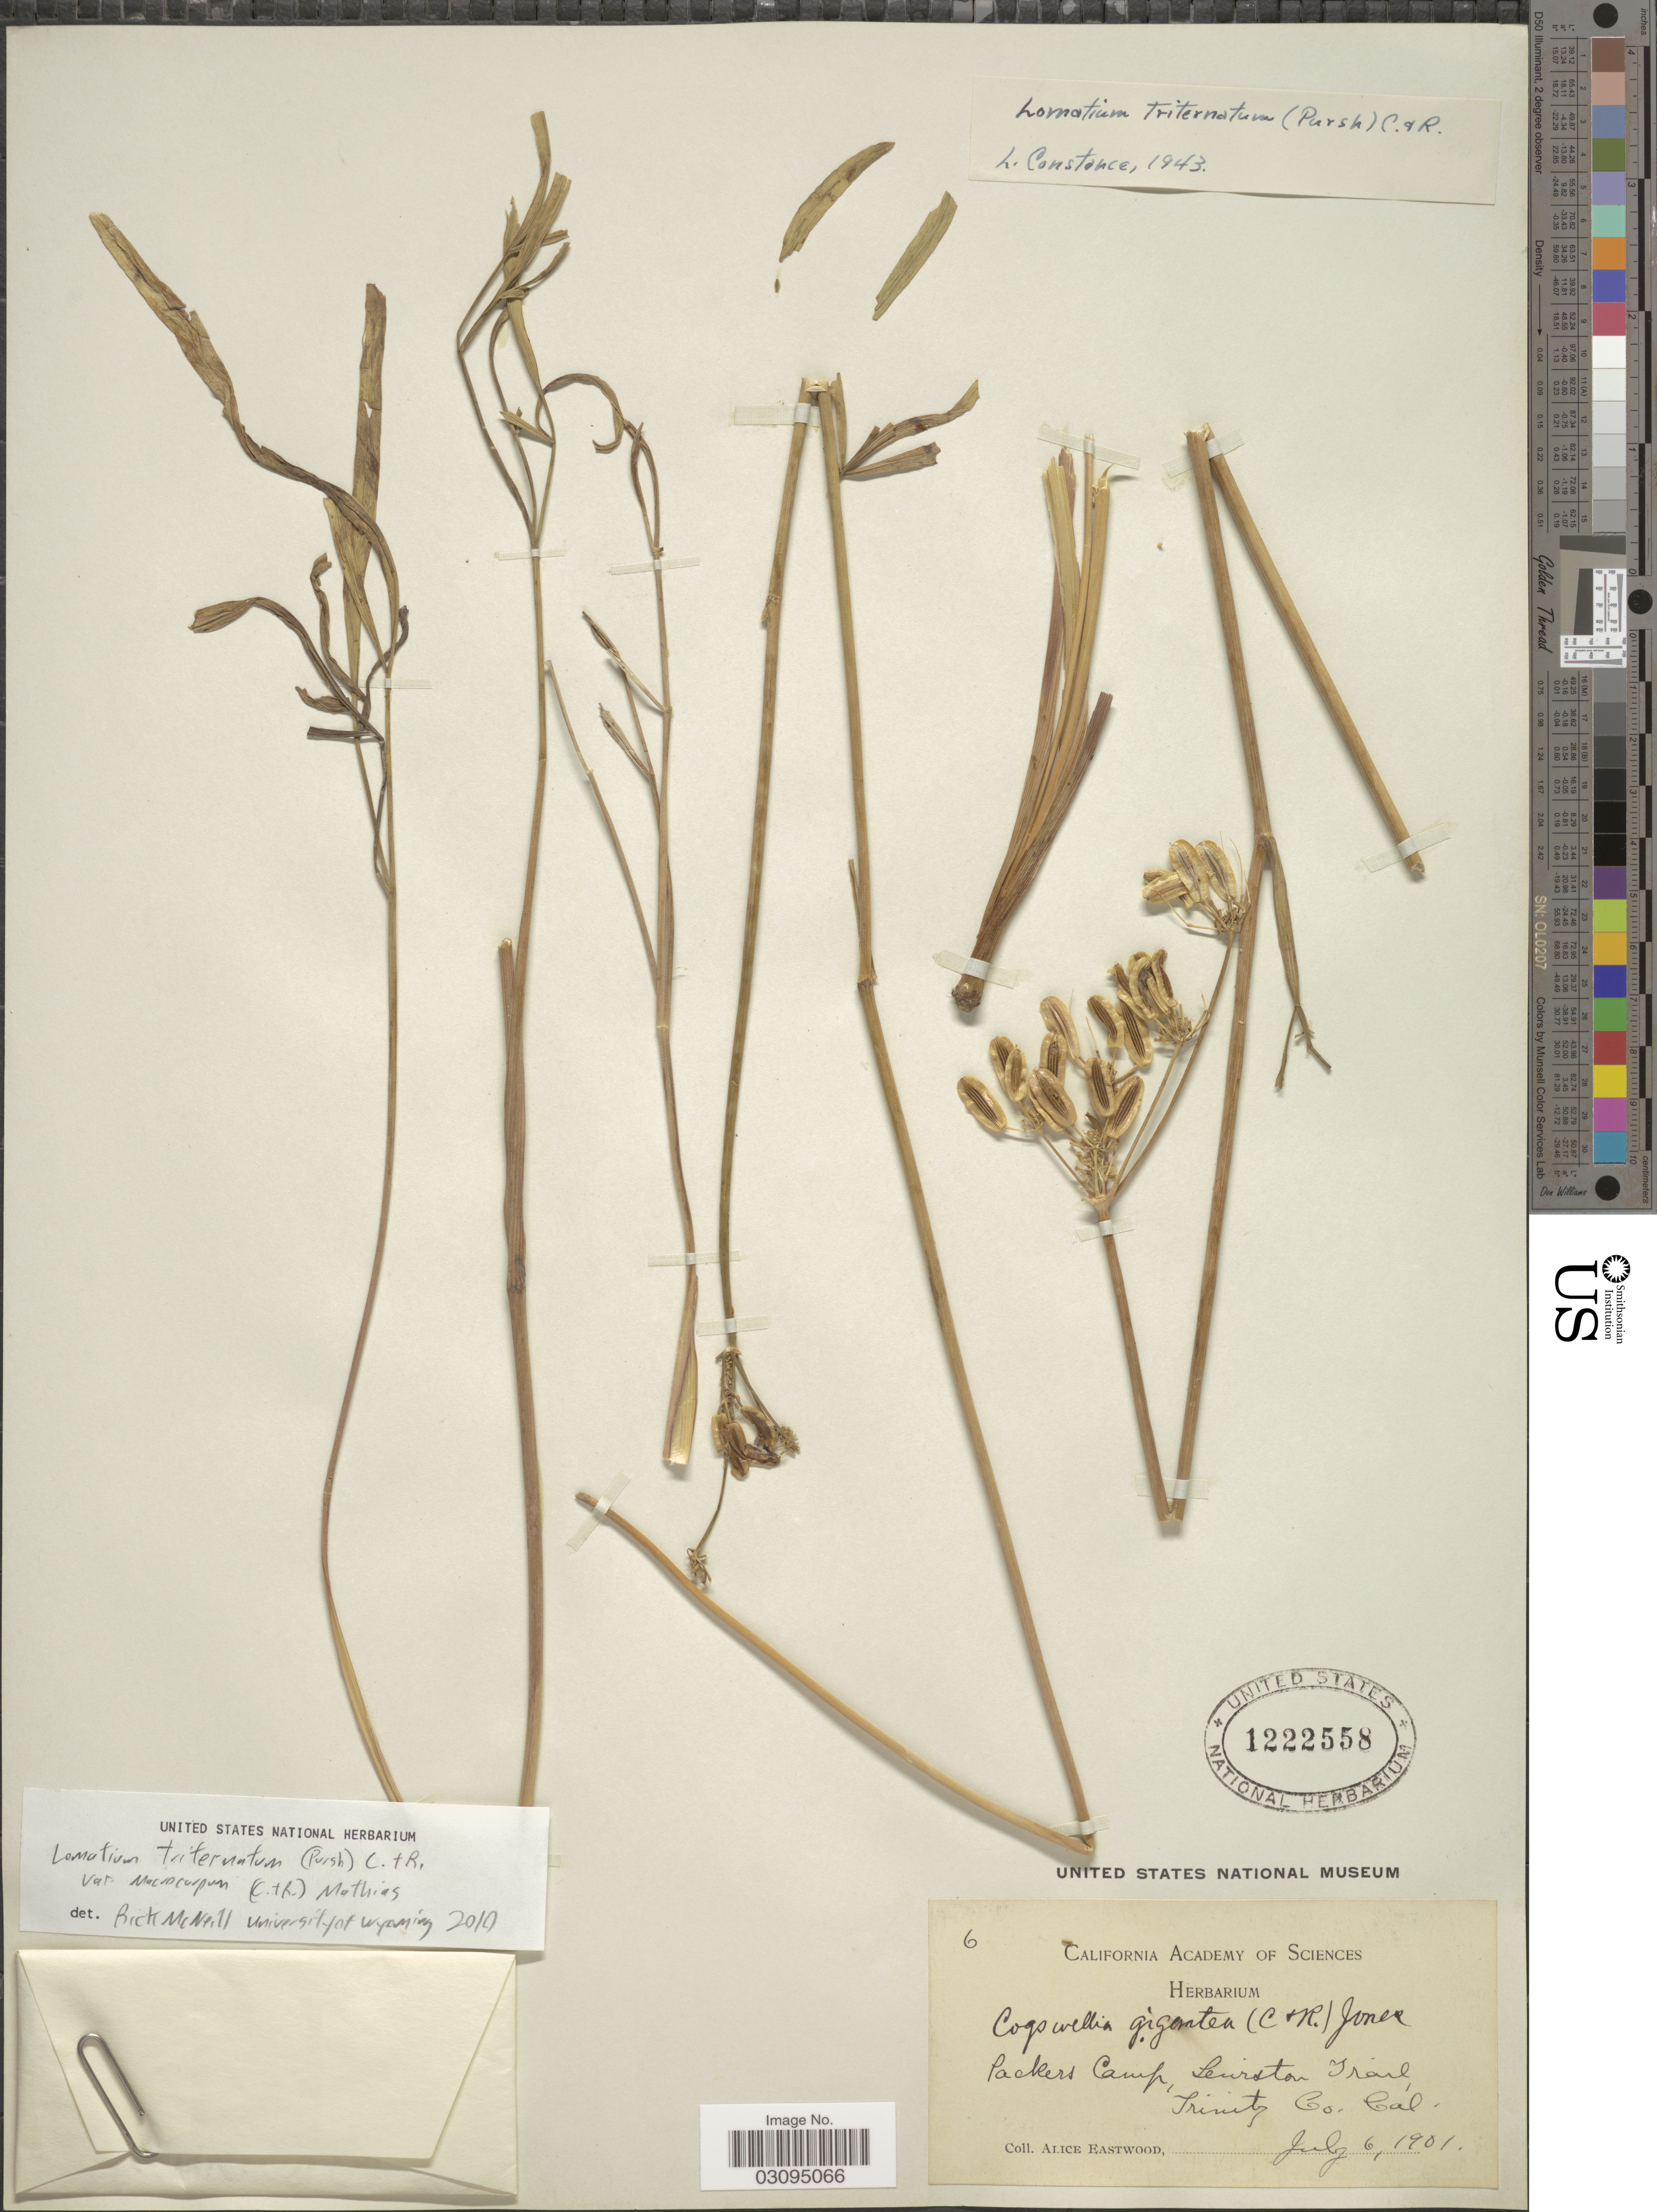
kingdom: Plantae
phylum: Tracheophyta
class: Magnoliopsida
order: Apiales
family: Apiaceae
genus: Lomatium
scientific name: Lomatium triternatum var. macrocarpum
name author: (J.M. Coult. & Rose) Mathias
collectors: A. Eastwood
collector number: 6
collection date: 1901-07-06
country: United States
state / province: California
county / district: Trinity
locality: Packers Camp, Lewiston Trail, Trinity Co.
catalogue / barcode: US 1222558